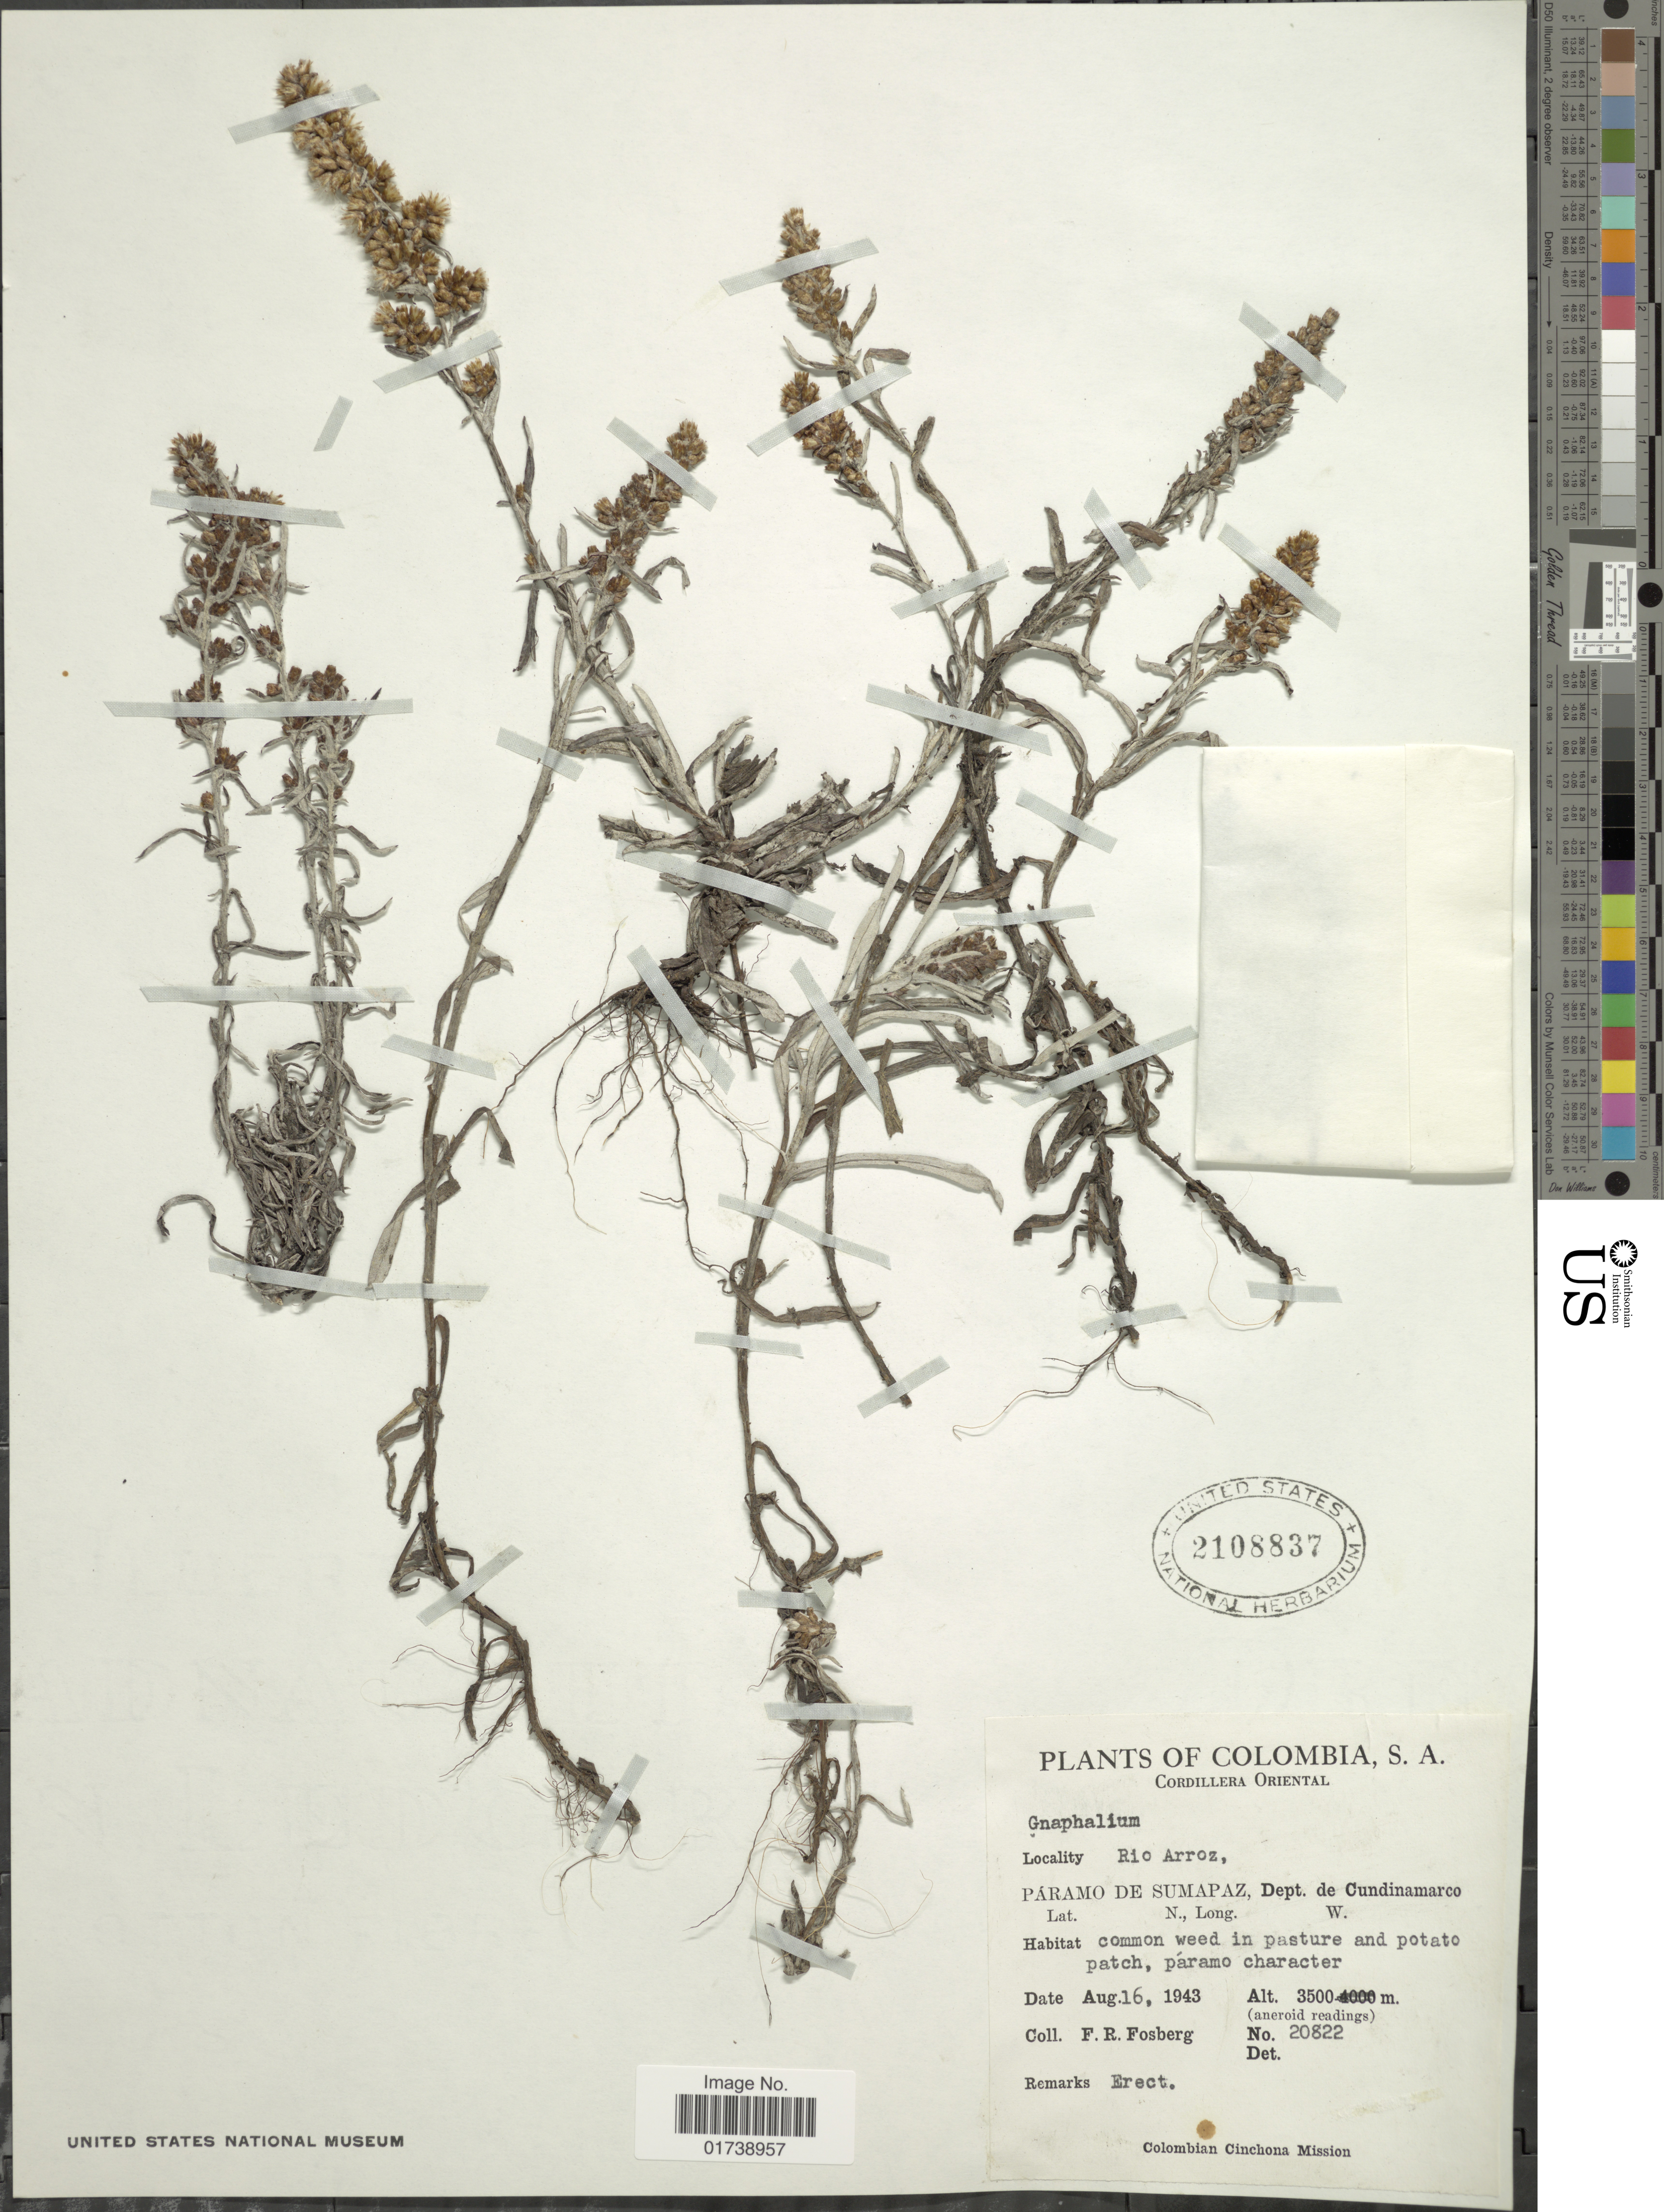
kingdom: Plantae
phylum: Tracheophyta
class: Magnoliopsida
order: Asterales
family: Asteraceae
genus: Gamochaeta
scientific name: Gamochaeta sp.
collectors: F. R. Fosberg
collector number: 20822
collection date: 1943-08-16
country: Colombia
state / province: Cundinamarca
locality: Cordillera Oriental, Rio Arroz, Paramo de Sumapaz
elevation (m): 3500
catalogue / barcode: US 2108837